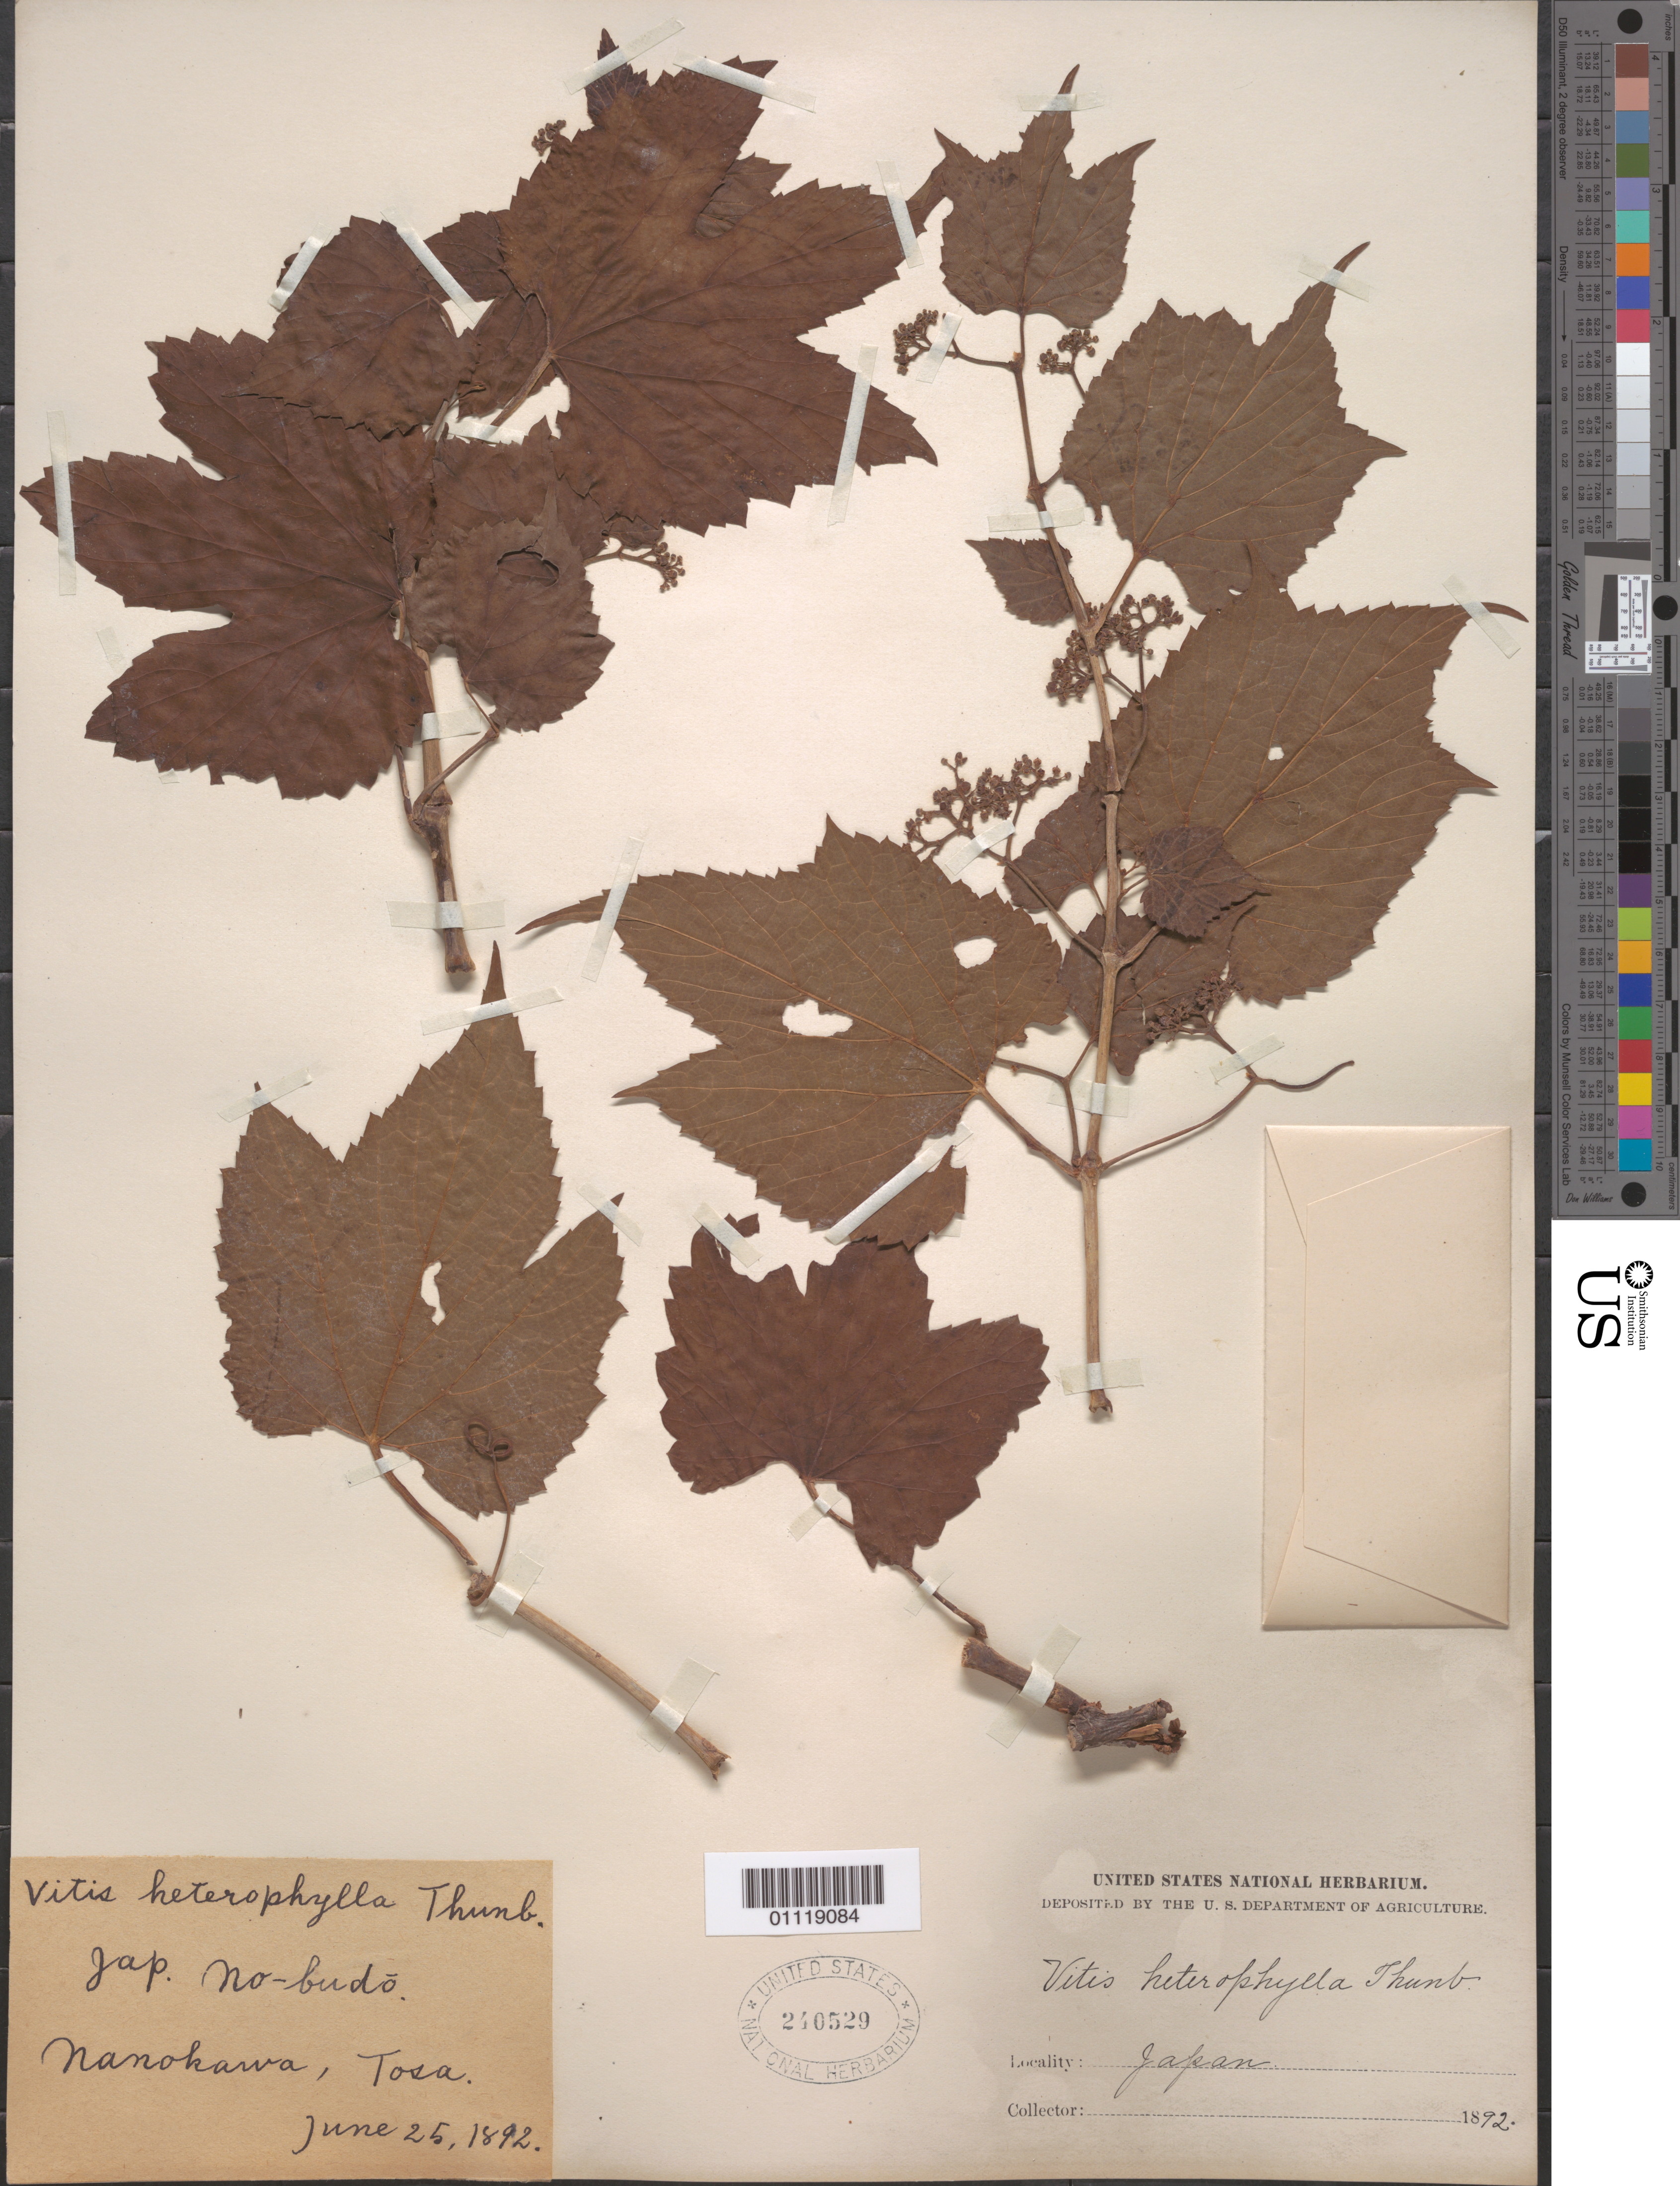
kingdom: Plantae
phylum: Tracheophyta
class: Magnoliopsida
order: Vitales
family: Vitaceae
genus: Ampelopsis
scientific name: Ampelopsis glandulosa var. heterophylla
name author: (Thunb.) Momiy.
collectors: U.S. Department of Agriculture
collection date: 1892-06-25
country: Japan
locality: Nanokawa, Tosa.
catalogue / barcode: US 240529